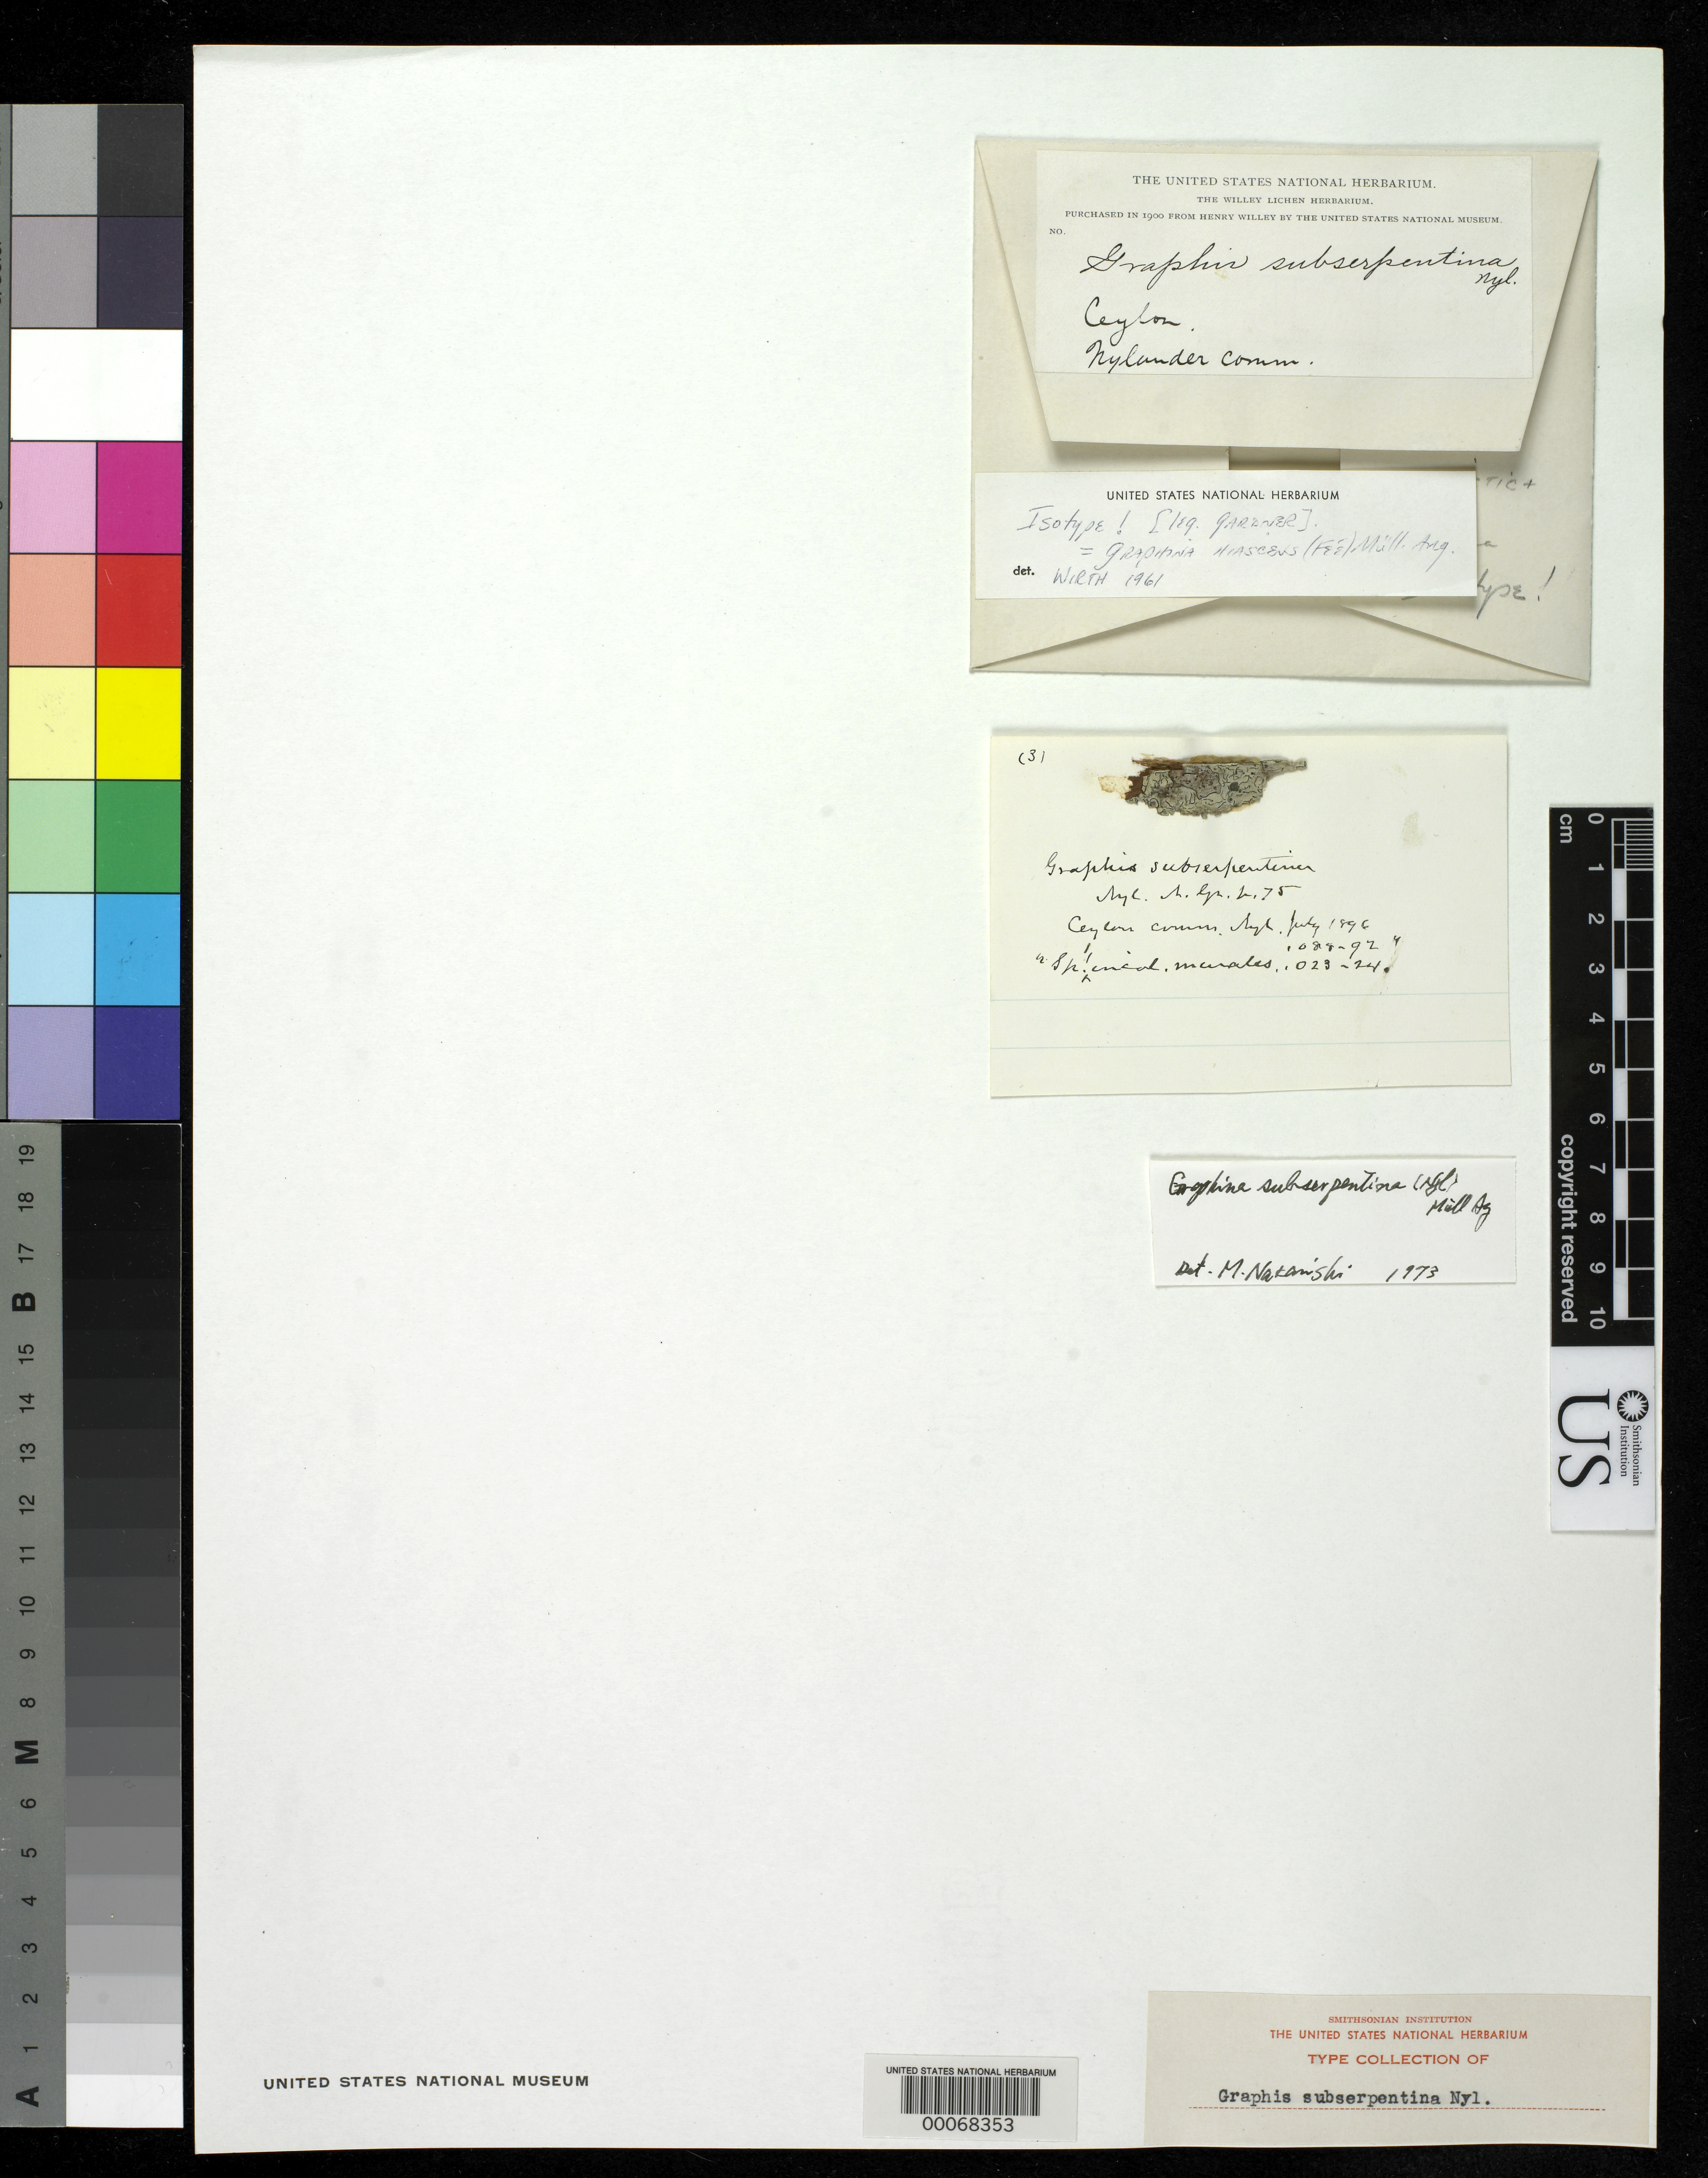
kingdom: Fungi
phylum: Ascomycota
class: Lecanoromycetes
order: Ostropales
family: Graphidaceae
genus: Graphis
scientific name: Graphis subserpentina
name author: Nyl.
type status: Isotype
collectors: G. Gardner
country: Sri Lanka